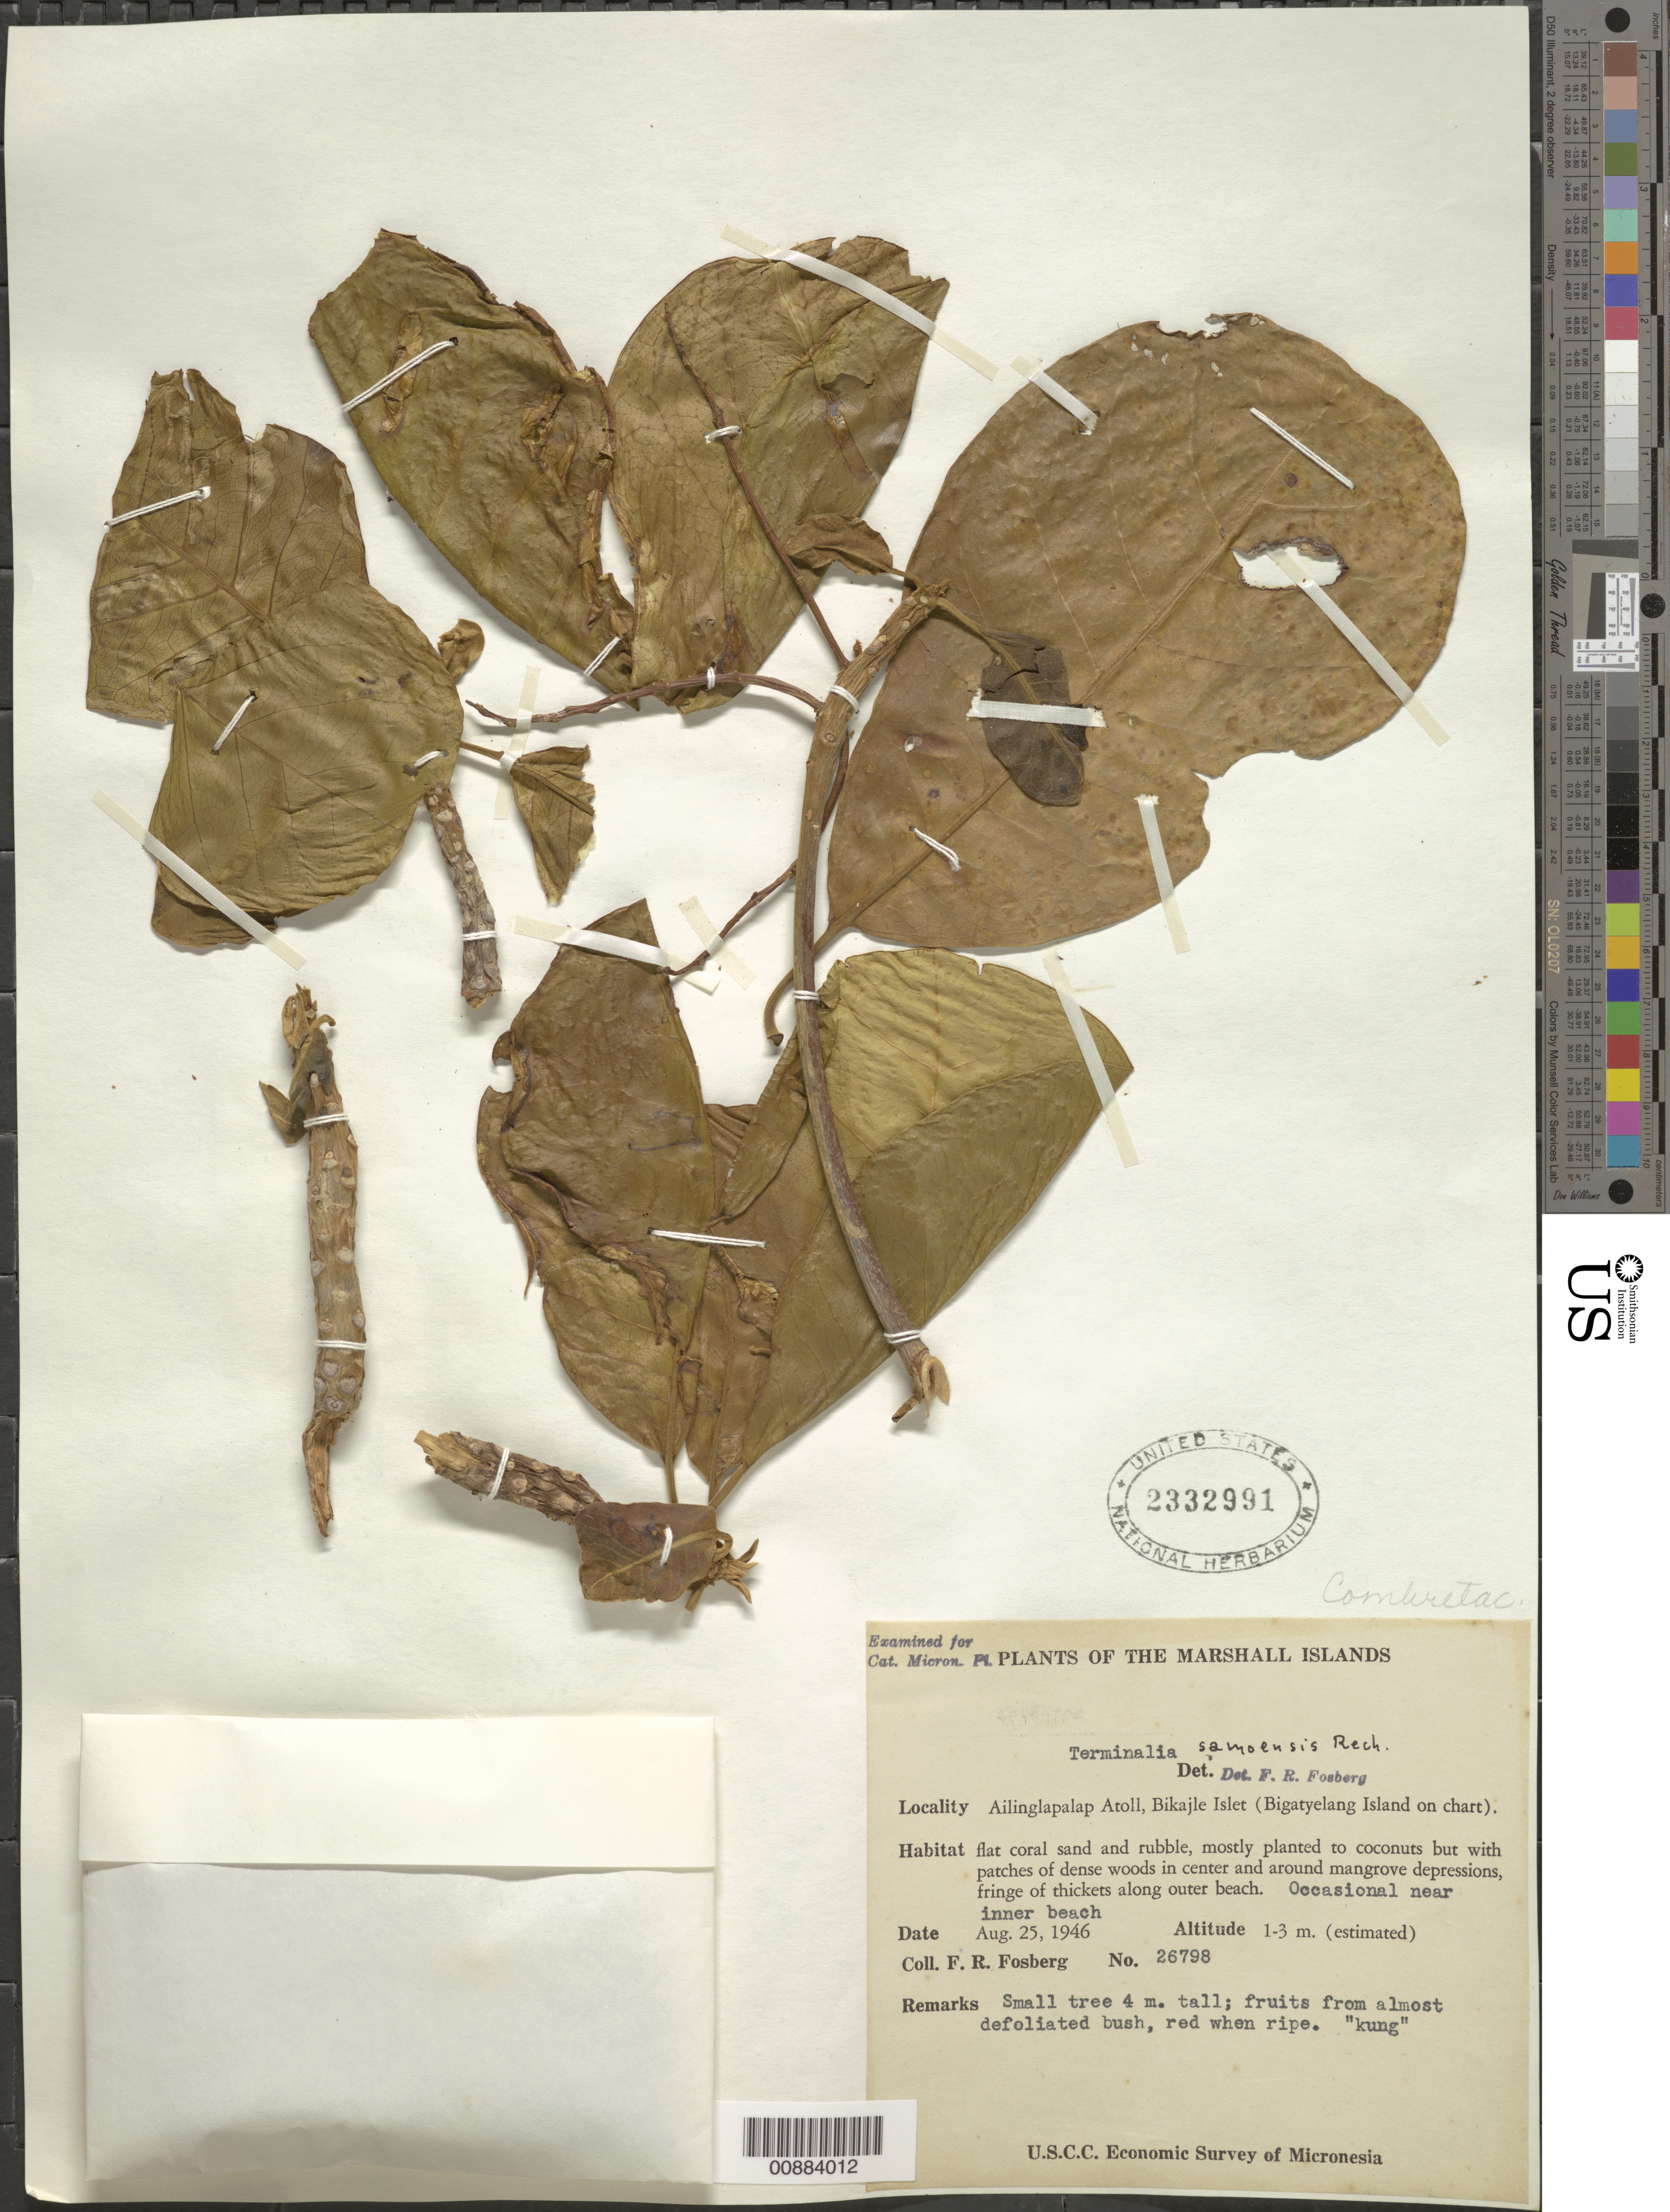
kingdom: Plantae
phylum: Tracheophyta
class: Magnoliopsida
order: Myrtales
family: Combretaceae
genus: Terminalia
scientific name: Terminalia samoensis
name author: Rech.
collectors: F. R. Fosberg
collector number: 26798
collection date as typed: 25 Aug 1946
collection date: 1946-08-25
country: Marshall Islands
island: Ailinglaplap [Ailinglapalap] Atoll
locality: Bikajle Islet (Bigatyelang Island on chart)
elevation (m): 1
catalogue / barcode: US 2332991